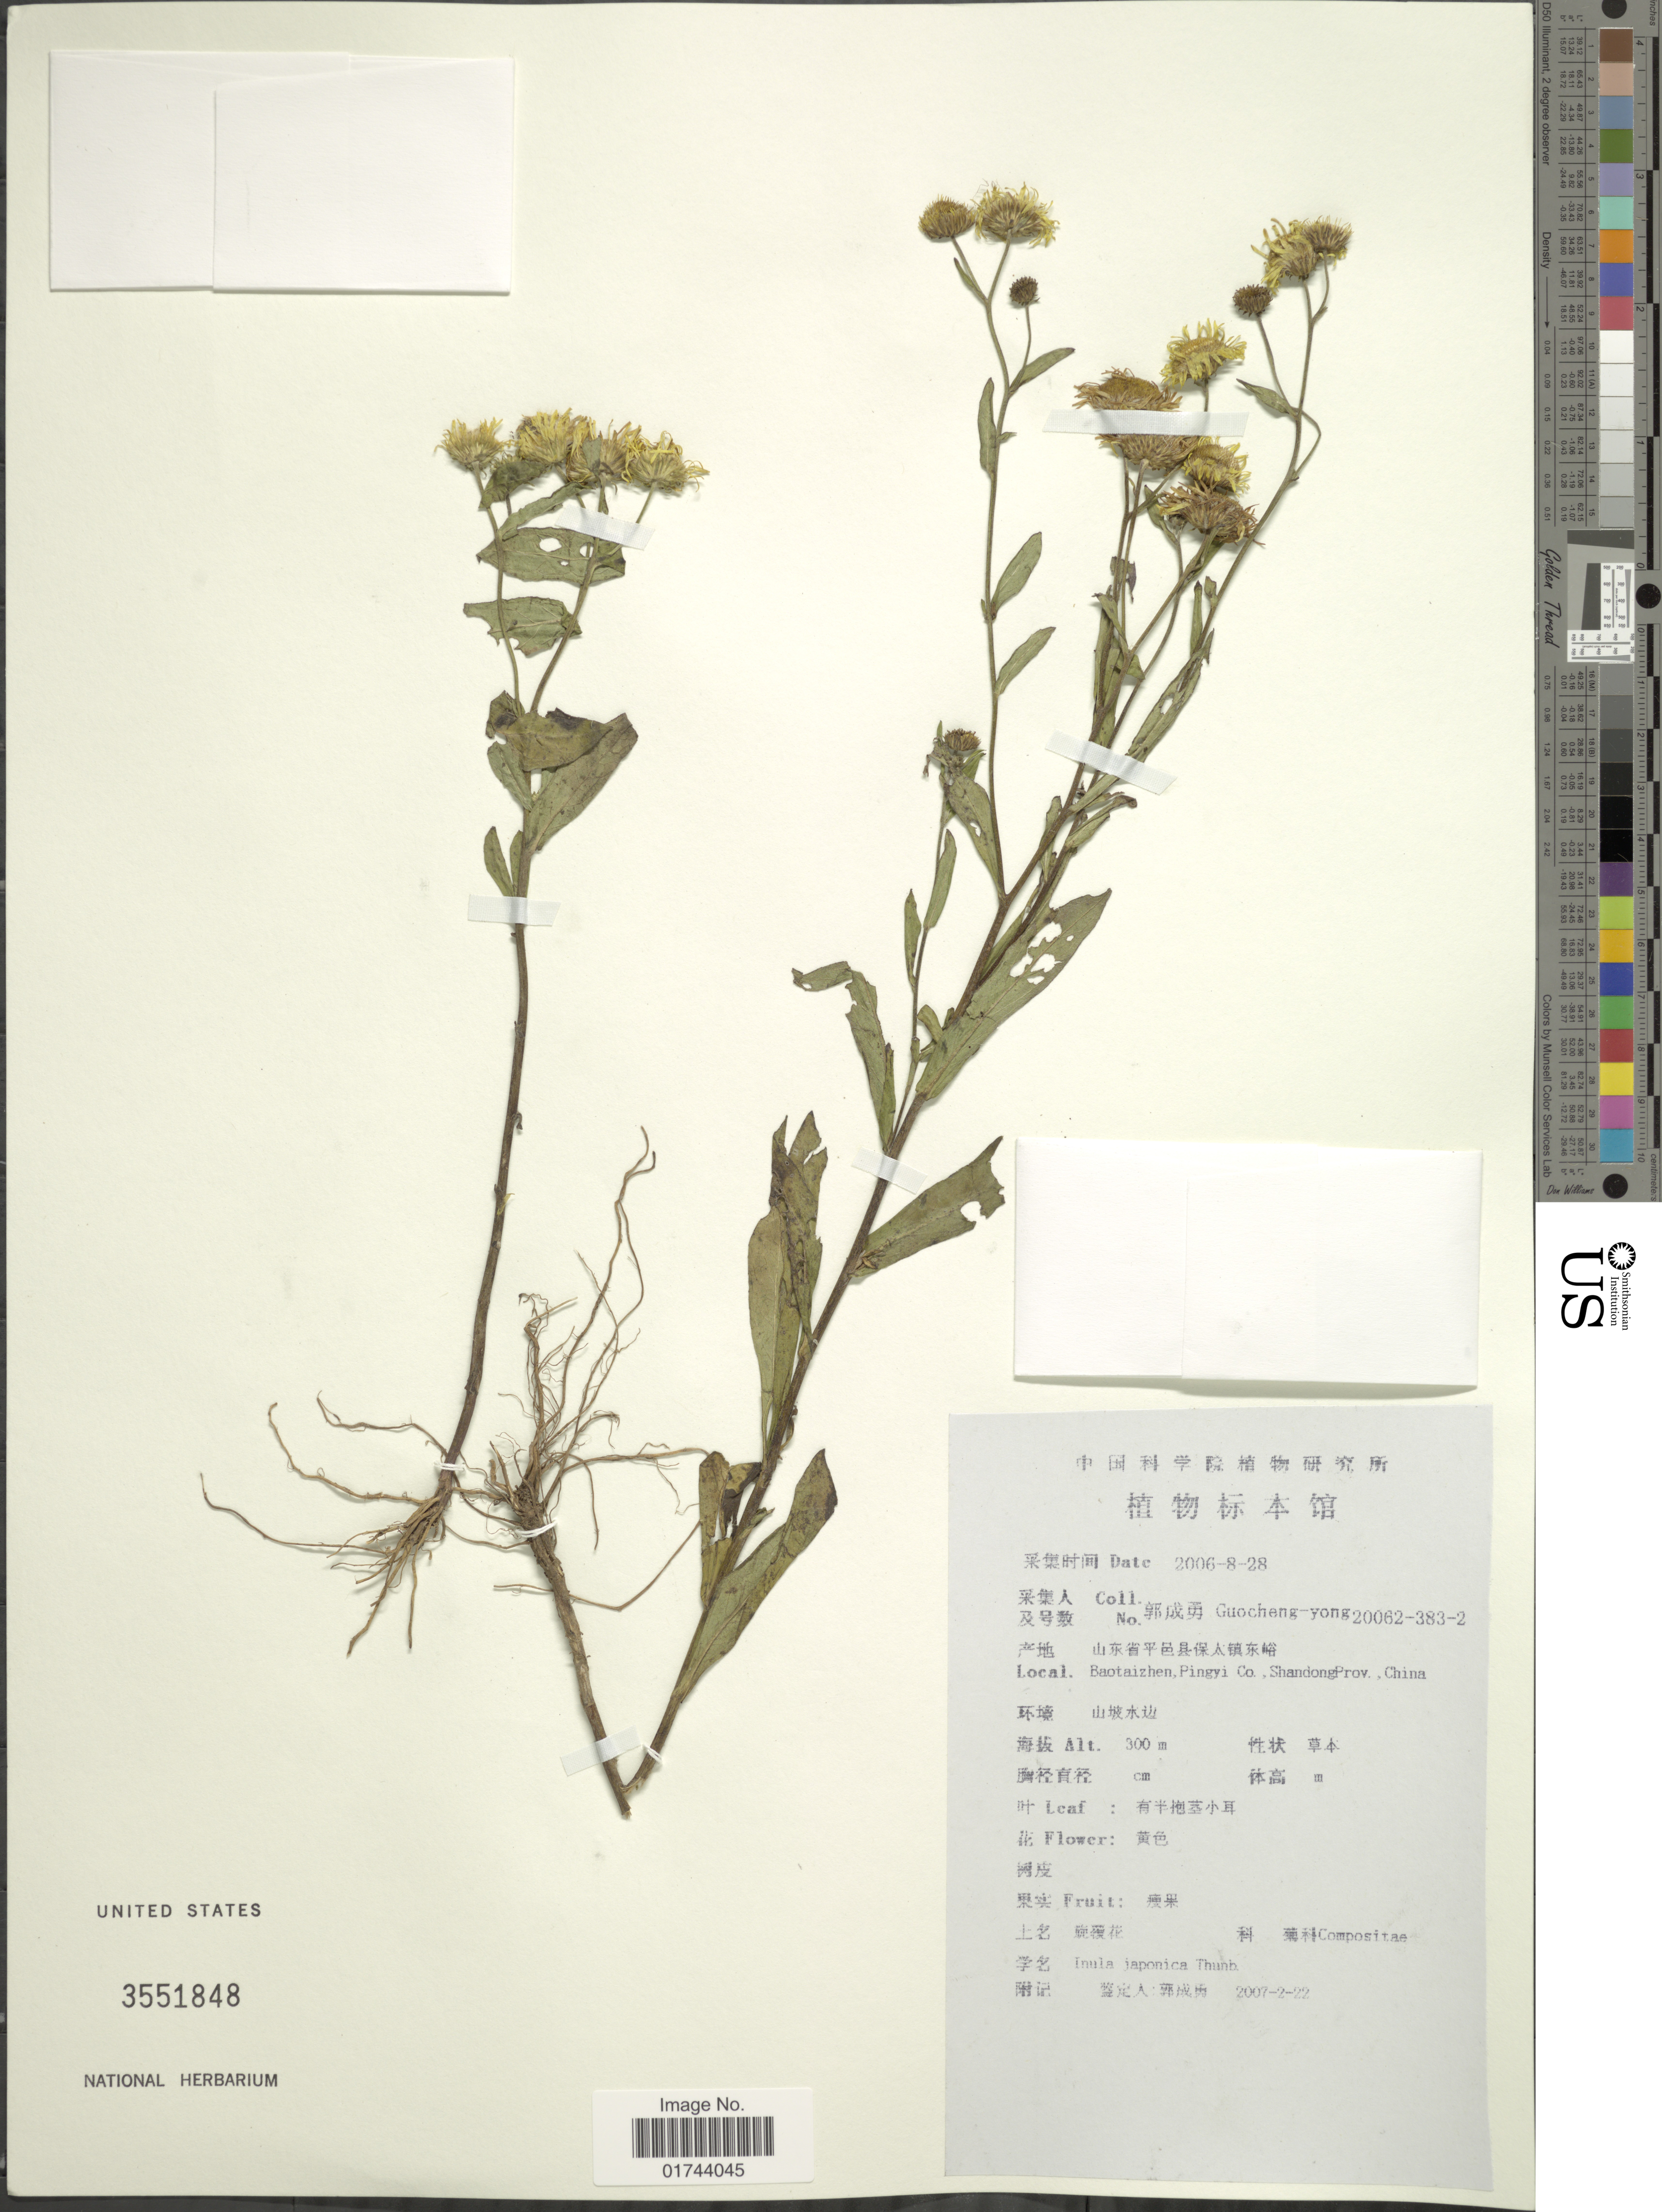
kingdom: Plantae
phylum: Tracheophyta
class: Magnoliopsida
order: Asterales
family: Asteraceae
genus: Inula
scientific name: Inula japonica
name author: Thunb.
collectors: Guo cheng-yong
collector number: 20062-383-2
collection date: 2006-08-28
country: China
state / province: Shandong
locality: Baotaizhen, Pingyi Co.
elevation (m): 300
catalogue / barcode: US 3551848